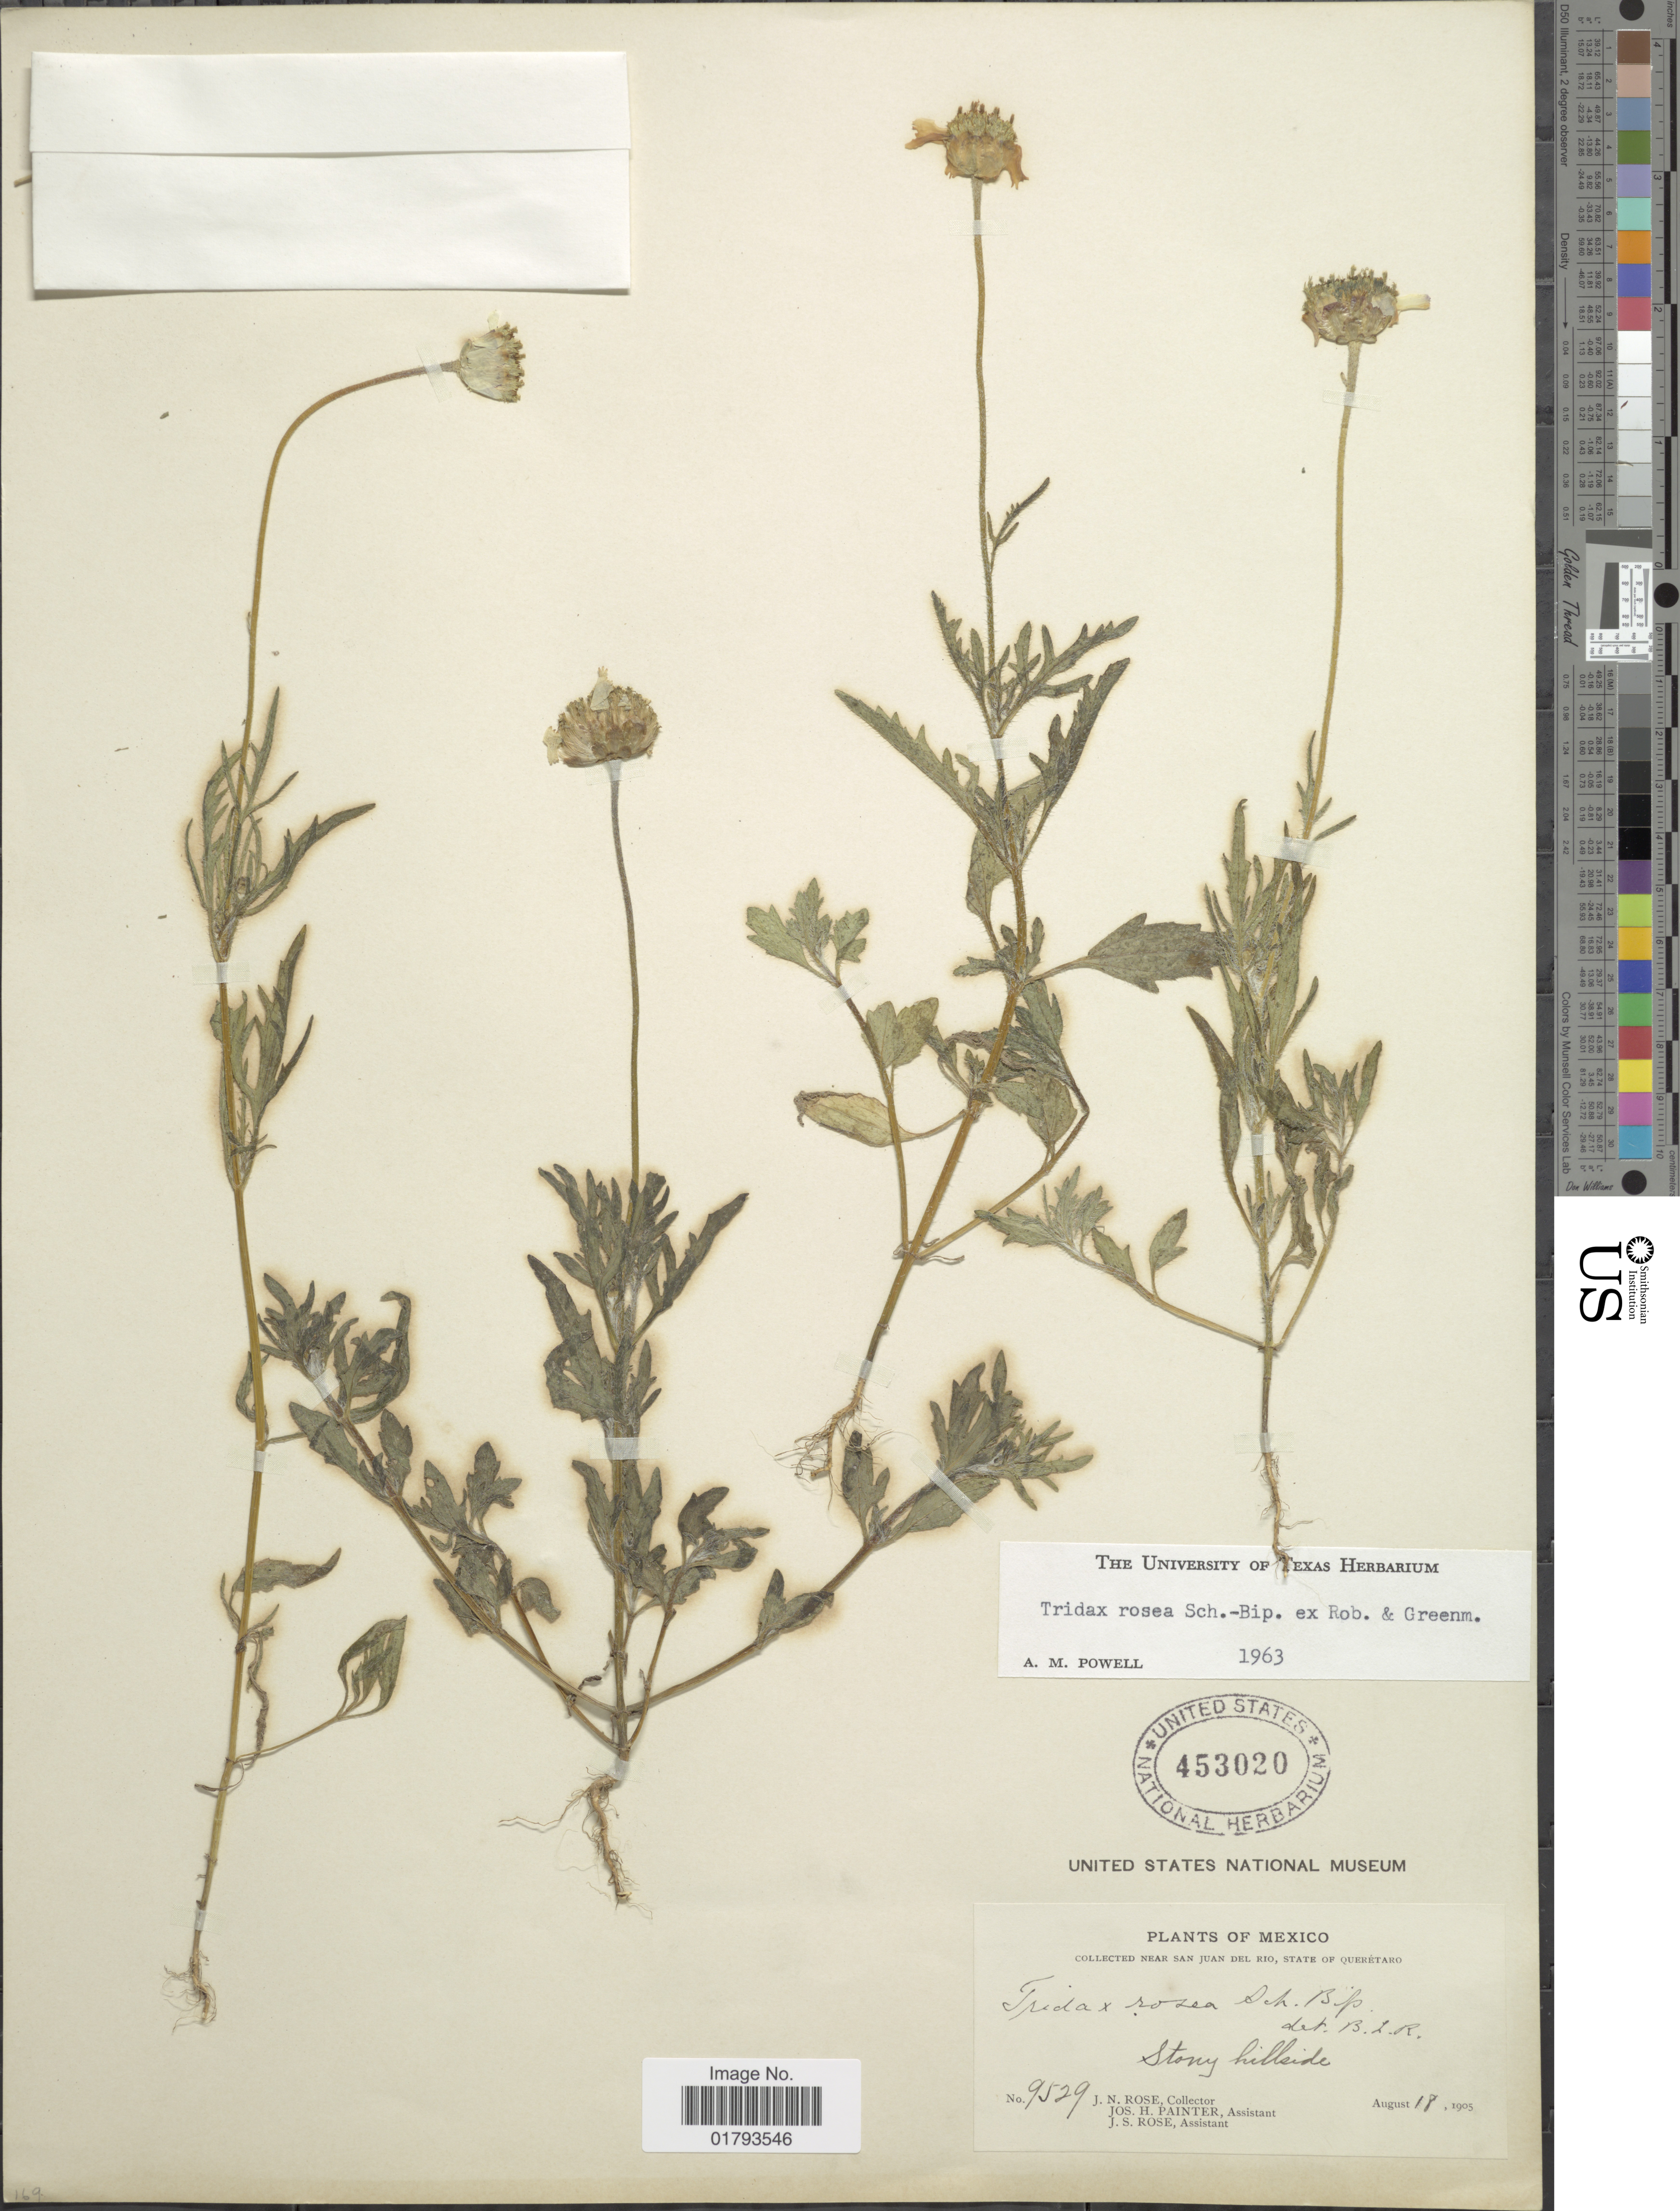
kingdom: Plantae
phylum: Tracheophyta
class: Magnoliopsida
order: Asterales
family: Asteraceae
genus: Tridax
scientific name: Tridax rosea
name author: Sch. Bip. ex B.L. Rob. & Greenm.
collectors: J. N. Rose, J. H. Painter & J. S. Rose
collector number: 9529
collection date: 1905-08-18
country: Mexico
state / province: Querétaro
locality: Mexico. Stony hillside.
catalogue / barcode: US 453020